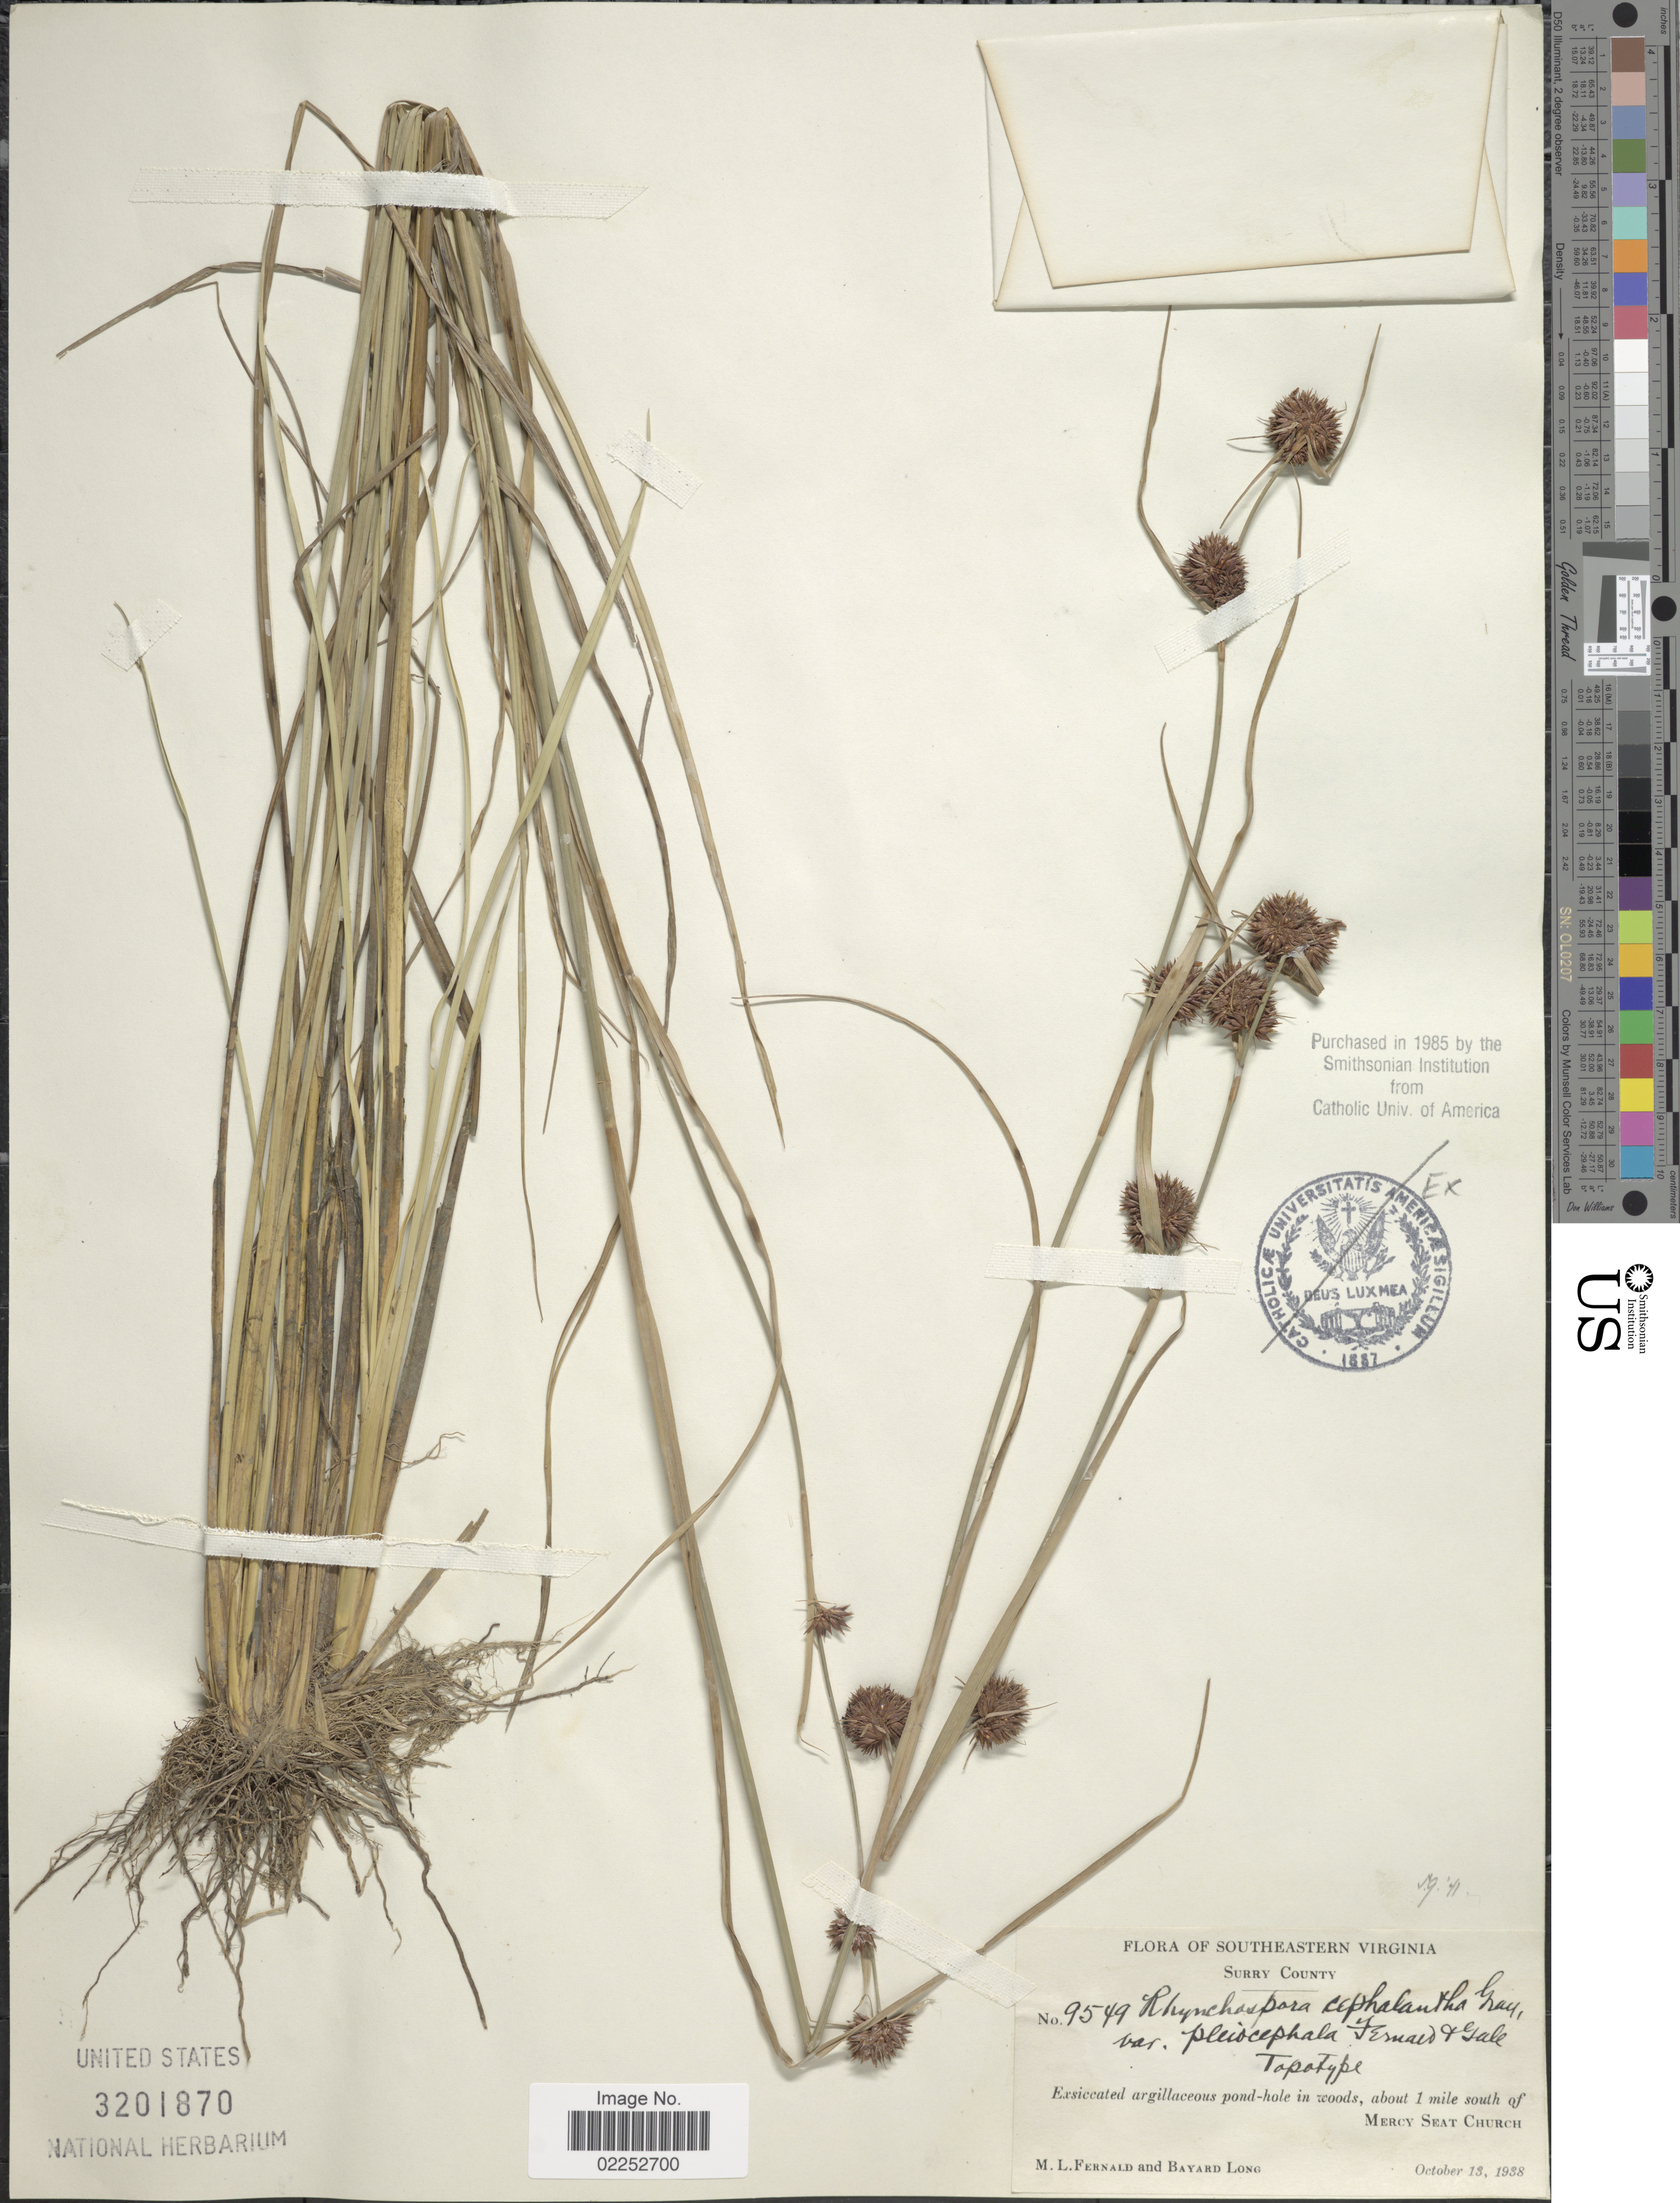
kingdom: Plantae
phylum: Tracheophyta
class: Liliopsida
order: Poales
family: Cyperaceae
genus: Rhynchospora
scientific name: Rhynchospora cephalantha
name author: A. Gray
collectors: M. L. Fernald & B. Long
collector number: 9549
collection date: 1938-10-13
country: United States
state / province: Virginia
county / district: Surry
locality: Southeastern Virginia. Surry County. about 1 mile south of Mercy Seat Church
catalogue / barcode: US 3201870